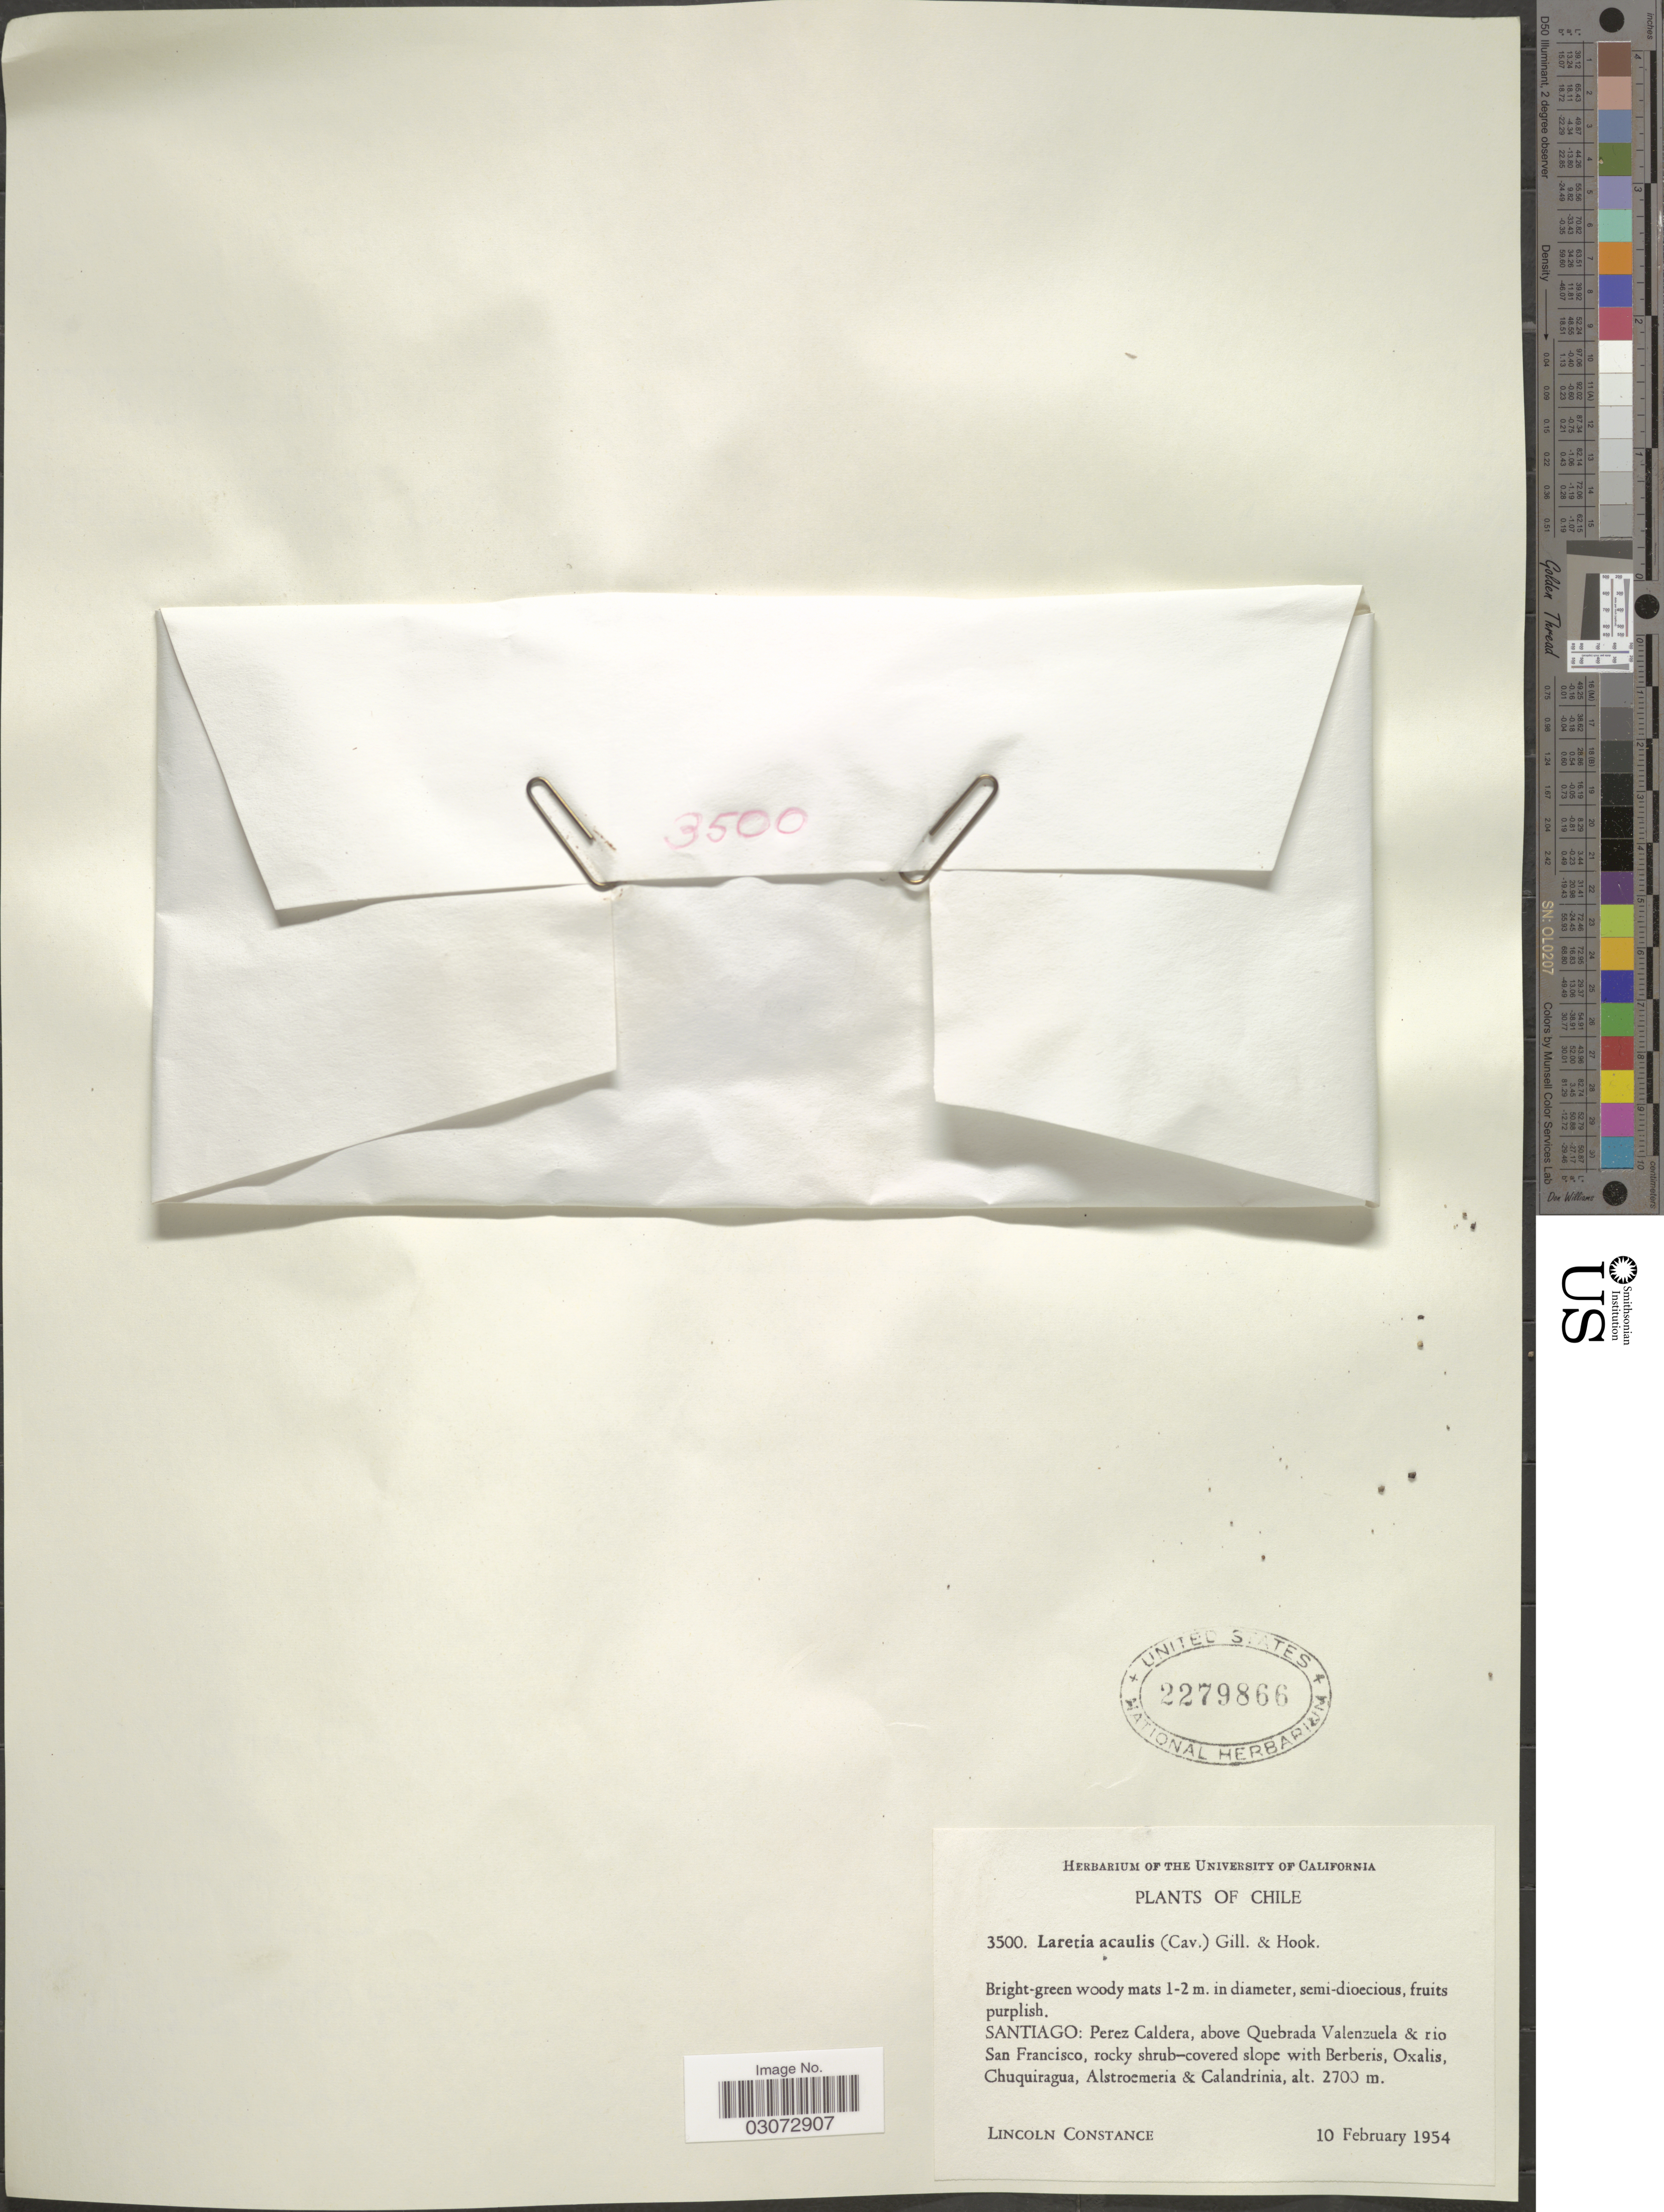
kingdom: Plantae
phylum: Tracheophyta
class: Magnoliopsida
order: Apiales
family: Apiaceae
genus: Laretia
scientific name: Laretia acaulis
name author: (Cav.) Gillies & Hook.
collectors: L. Constance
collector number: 3500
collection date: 1954-02-10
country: Chile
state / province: Región Metropolitana (RM)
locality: Santiago: Perez Caldera, above Quebrada Valenzuela & rio San Francisco.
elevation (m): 2700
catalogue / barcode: US 2279866